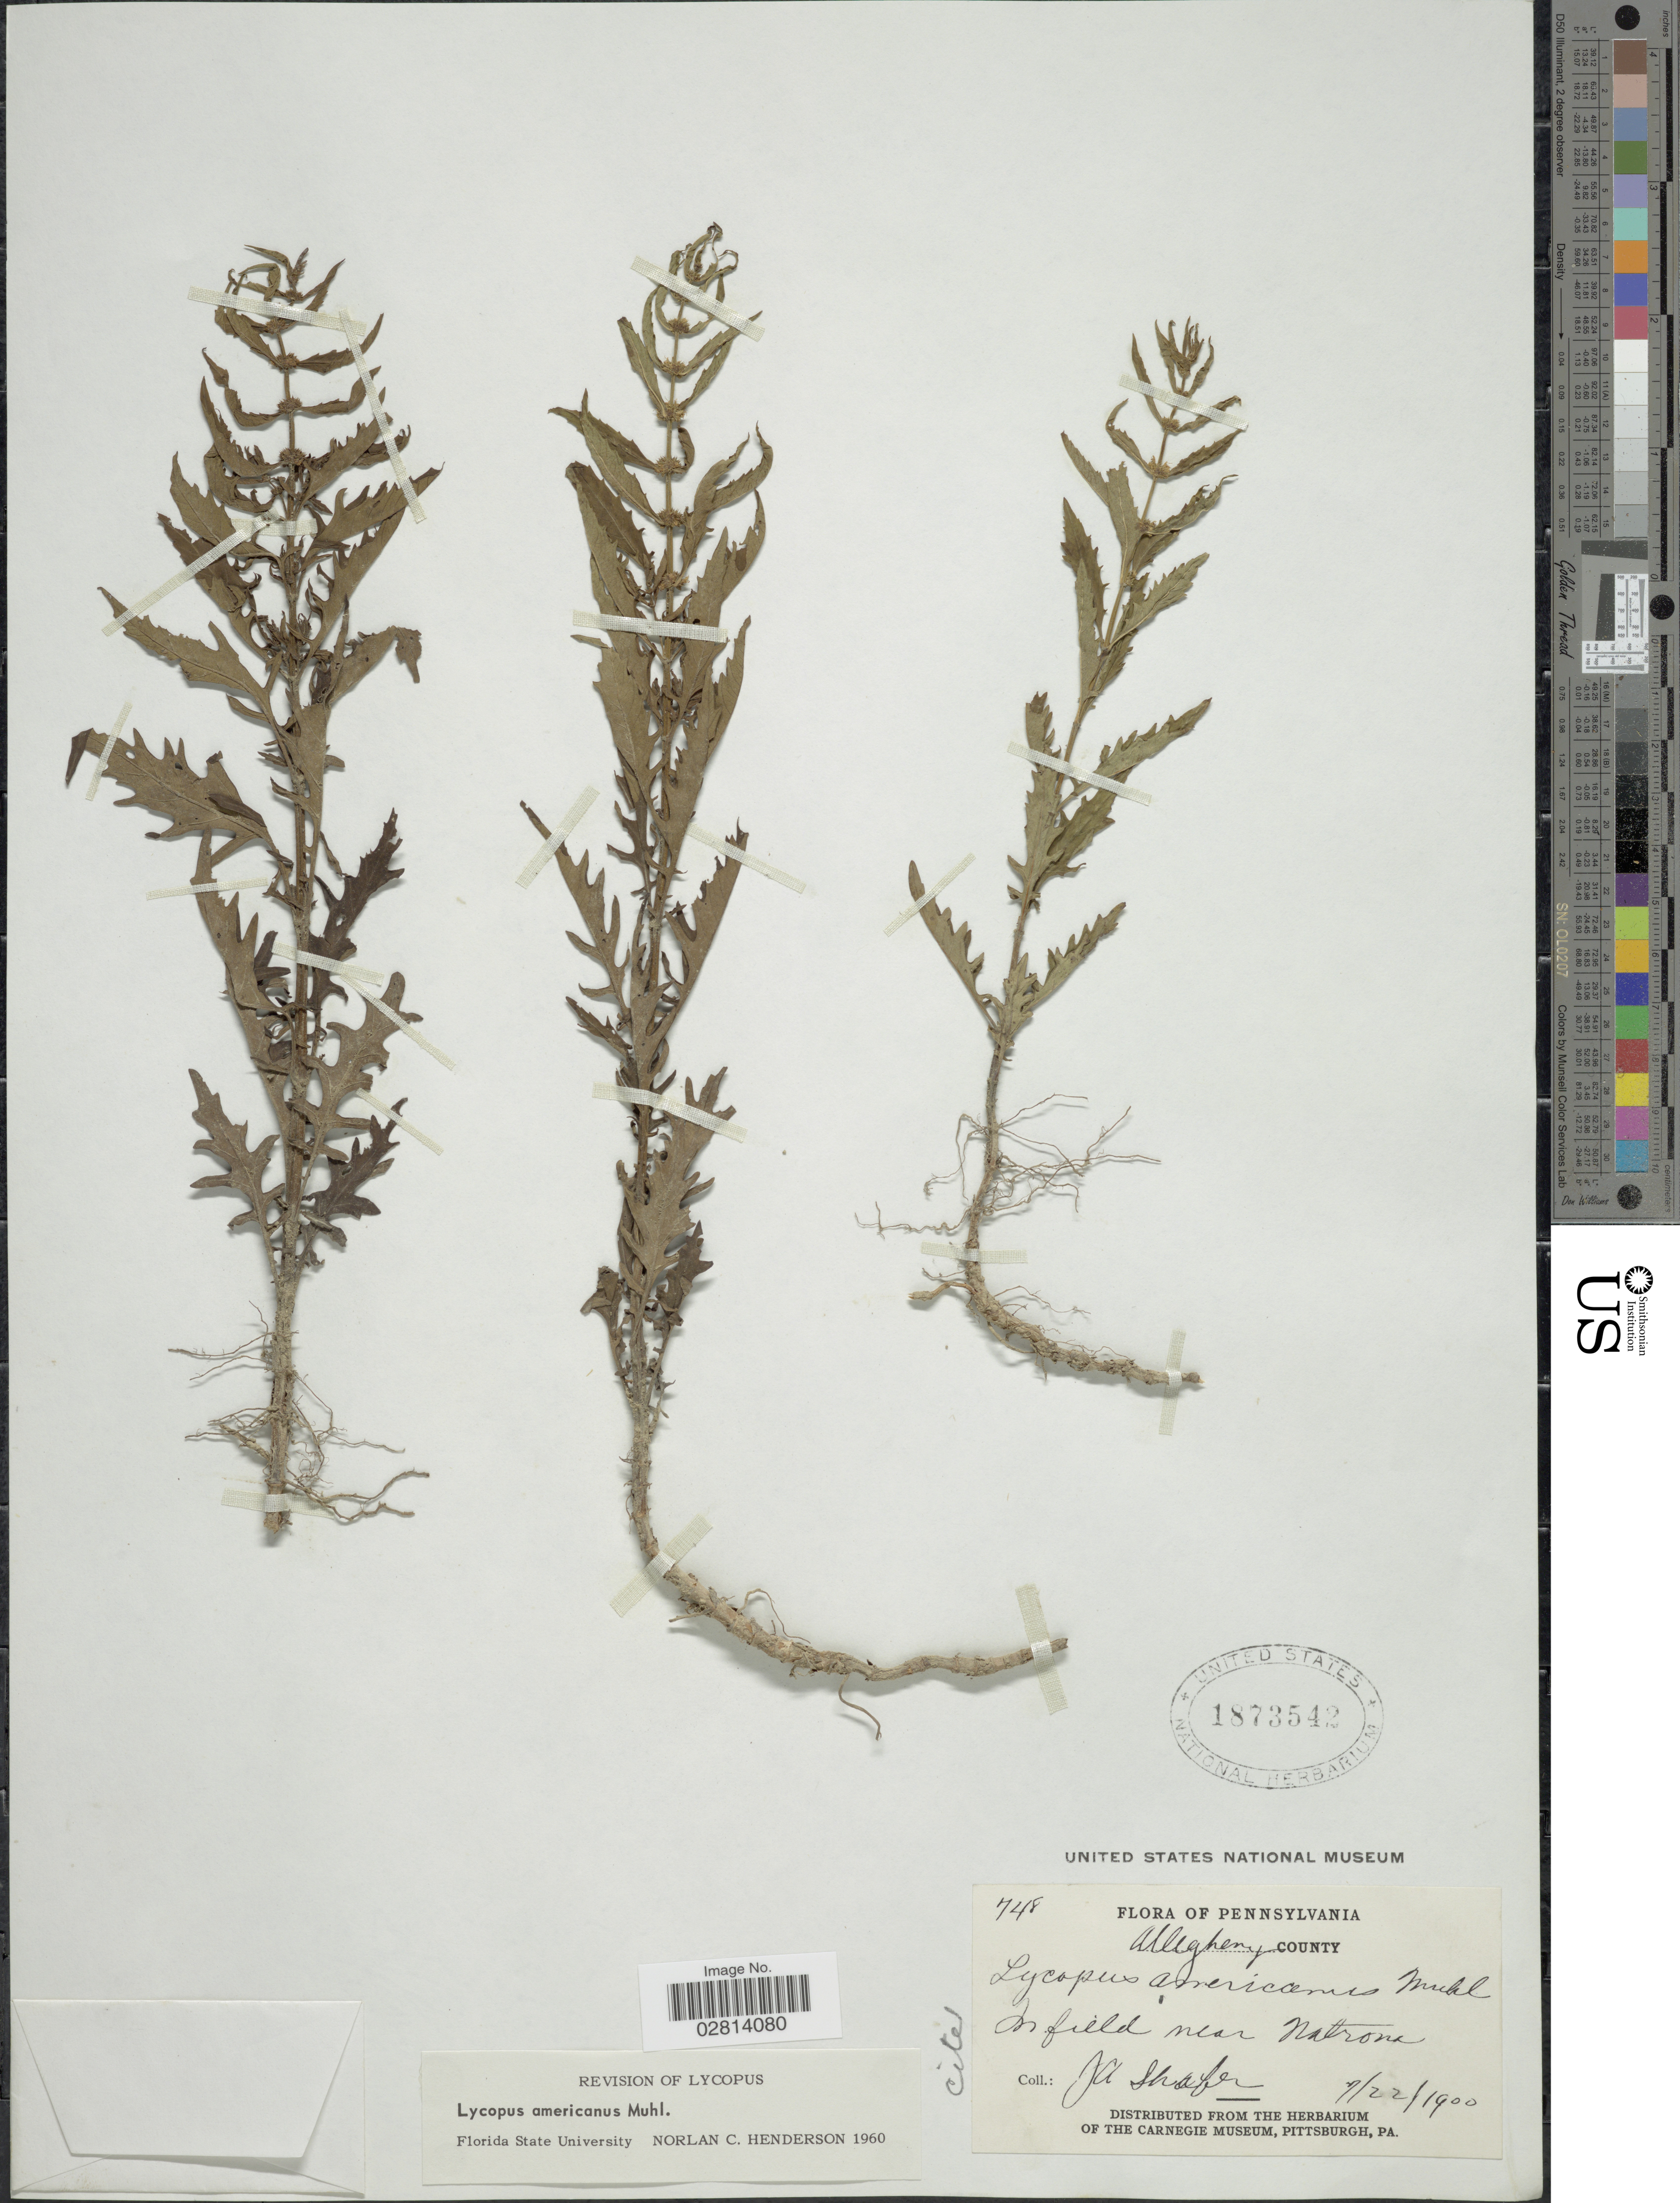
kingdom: Plantae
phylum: Tracheophyta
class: Magnoliopsida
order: Lamiales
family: Lamiaceae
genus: Lycopus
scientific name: Lycopus americanus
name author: Muhl. ex W.P.C. Barton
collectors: J. A. Shafer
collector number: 748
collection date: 1900-07-22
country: United States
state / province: Pennsylvania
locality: Allegheny County, On field near Natrona.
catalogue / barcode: US 1873542